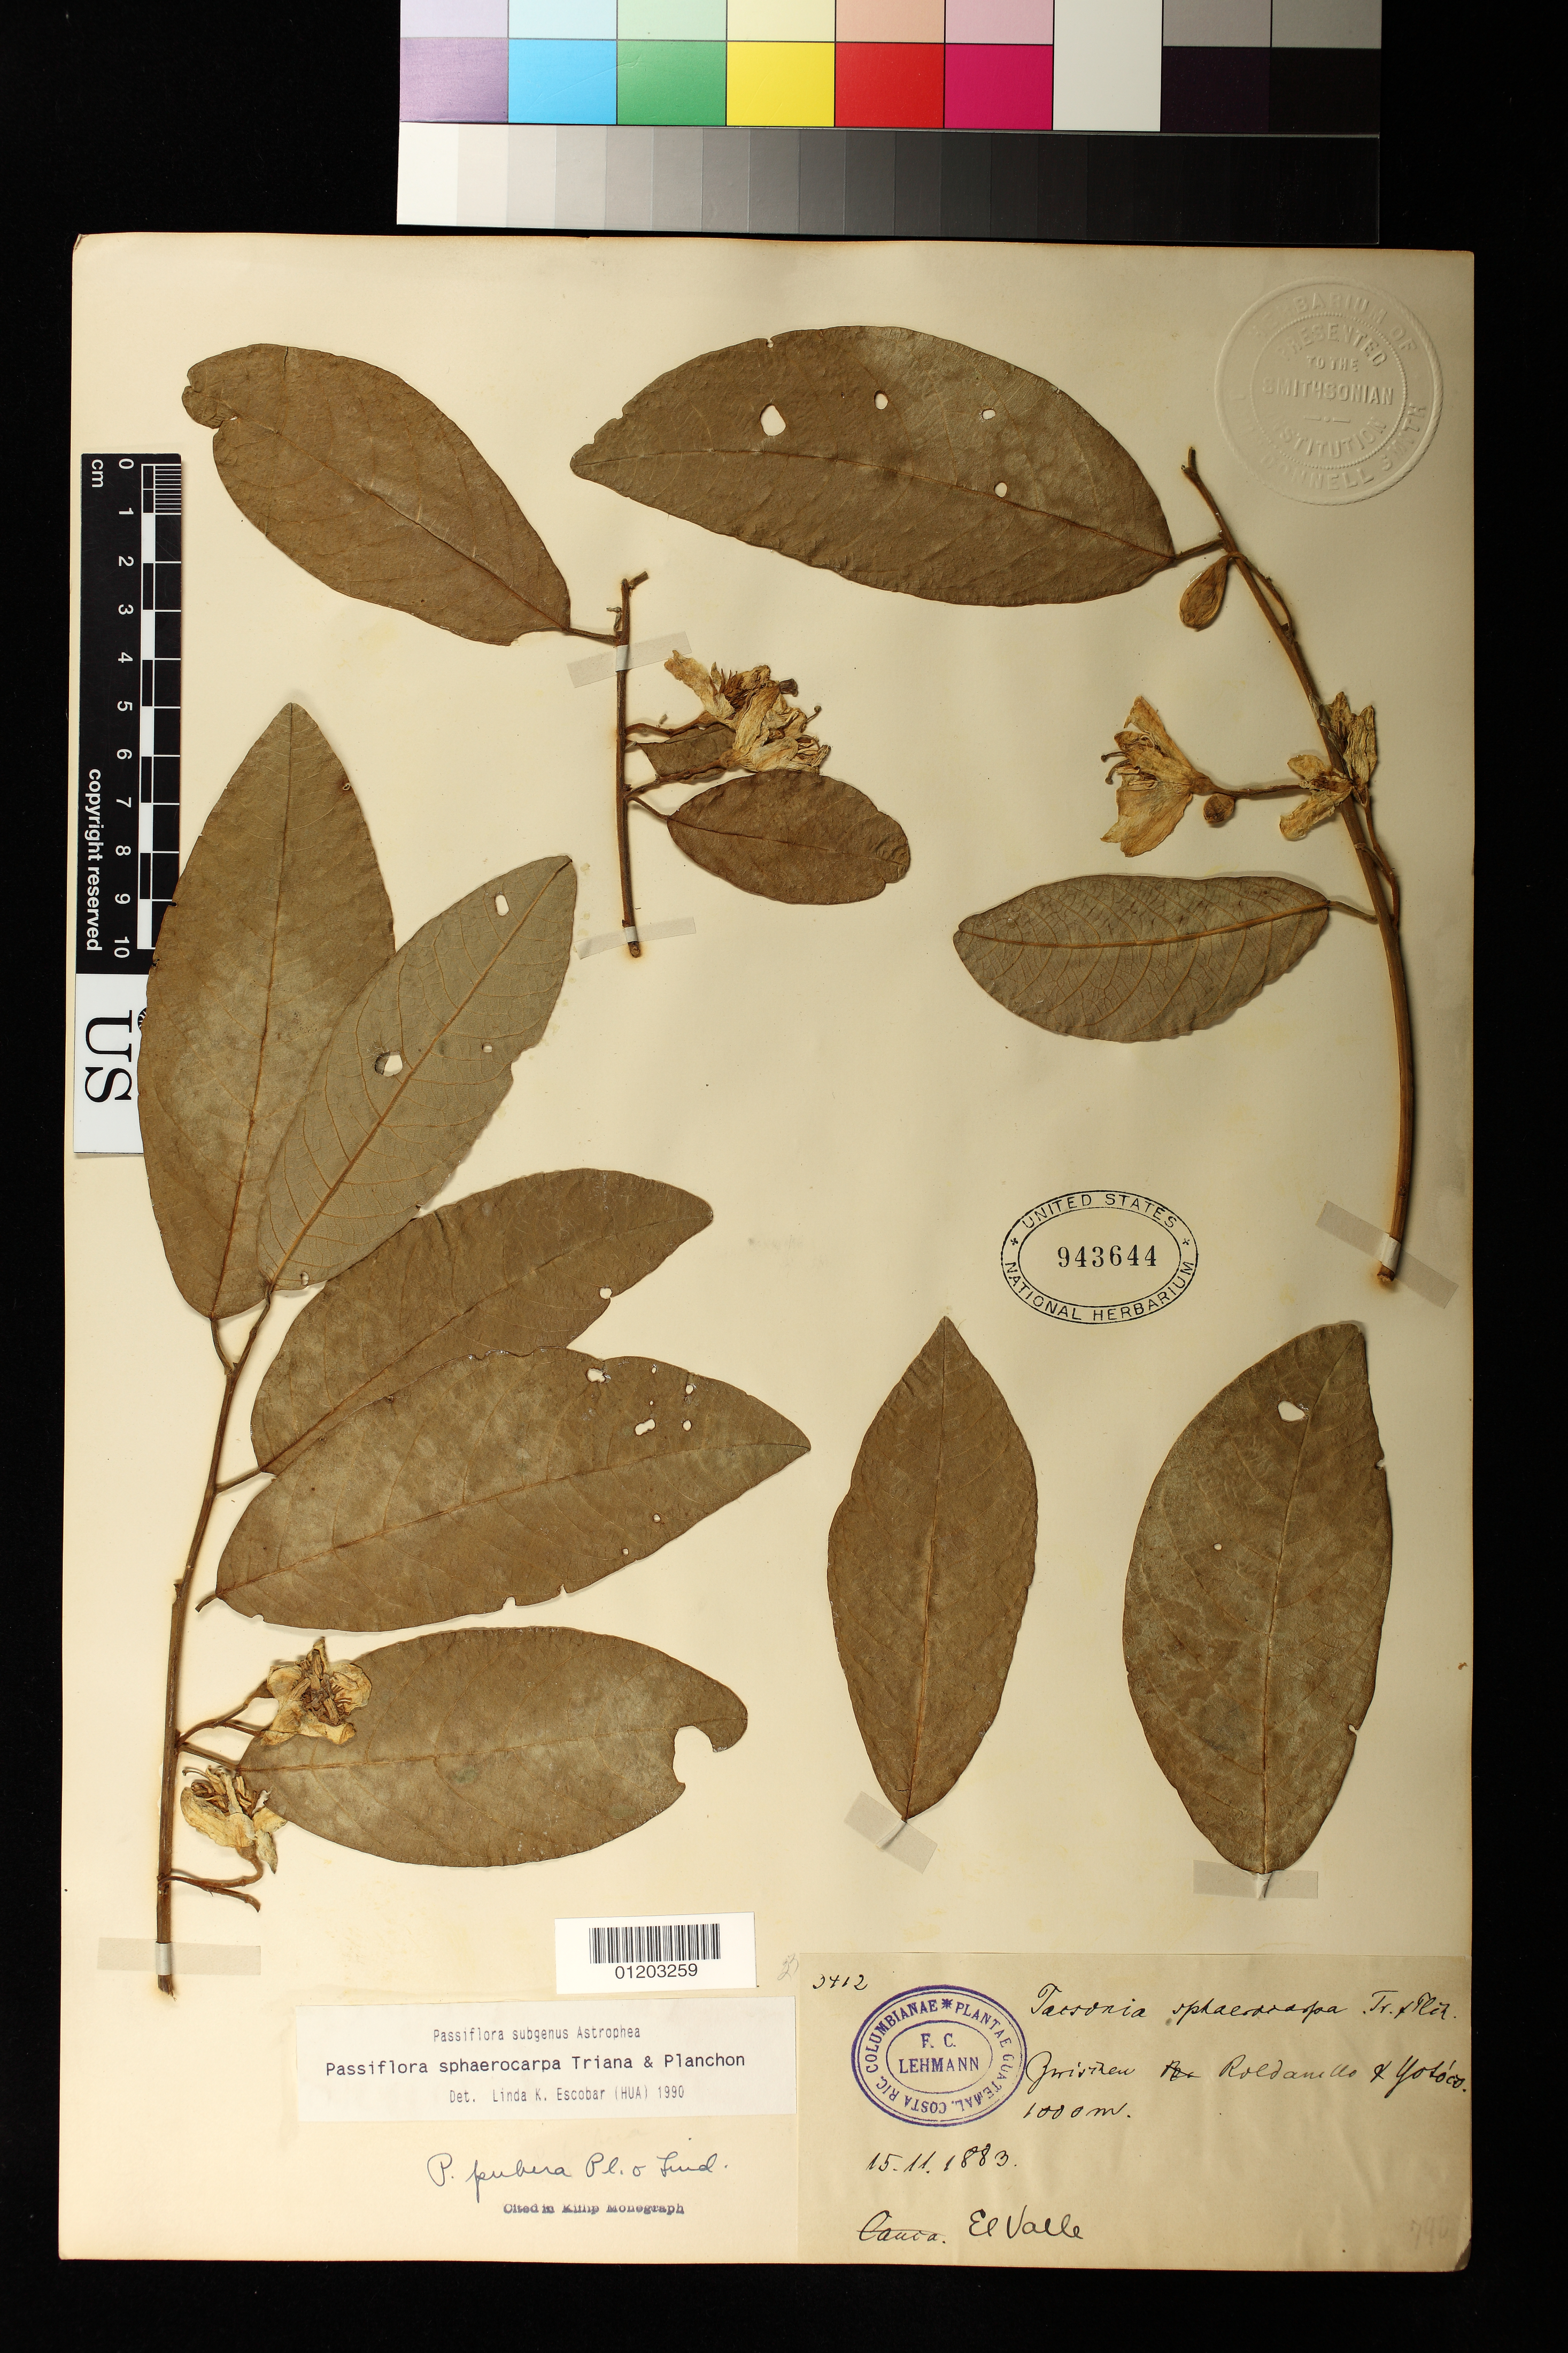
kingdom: Plantae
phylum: Tracheophyta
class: Magnoliopsida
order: Malpighiales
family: Passifloraceae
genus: Passiflora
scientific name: Passiflora sphaerocarpa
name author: Triana & Planch.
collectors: F. C. Lehmann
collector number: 3412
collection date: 1883-11-15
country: Colombia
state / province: Valle del Cauca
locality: Roldanillo and Yoloco. El Valle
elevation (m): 1000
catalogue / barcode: US 943644